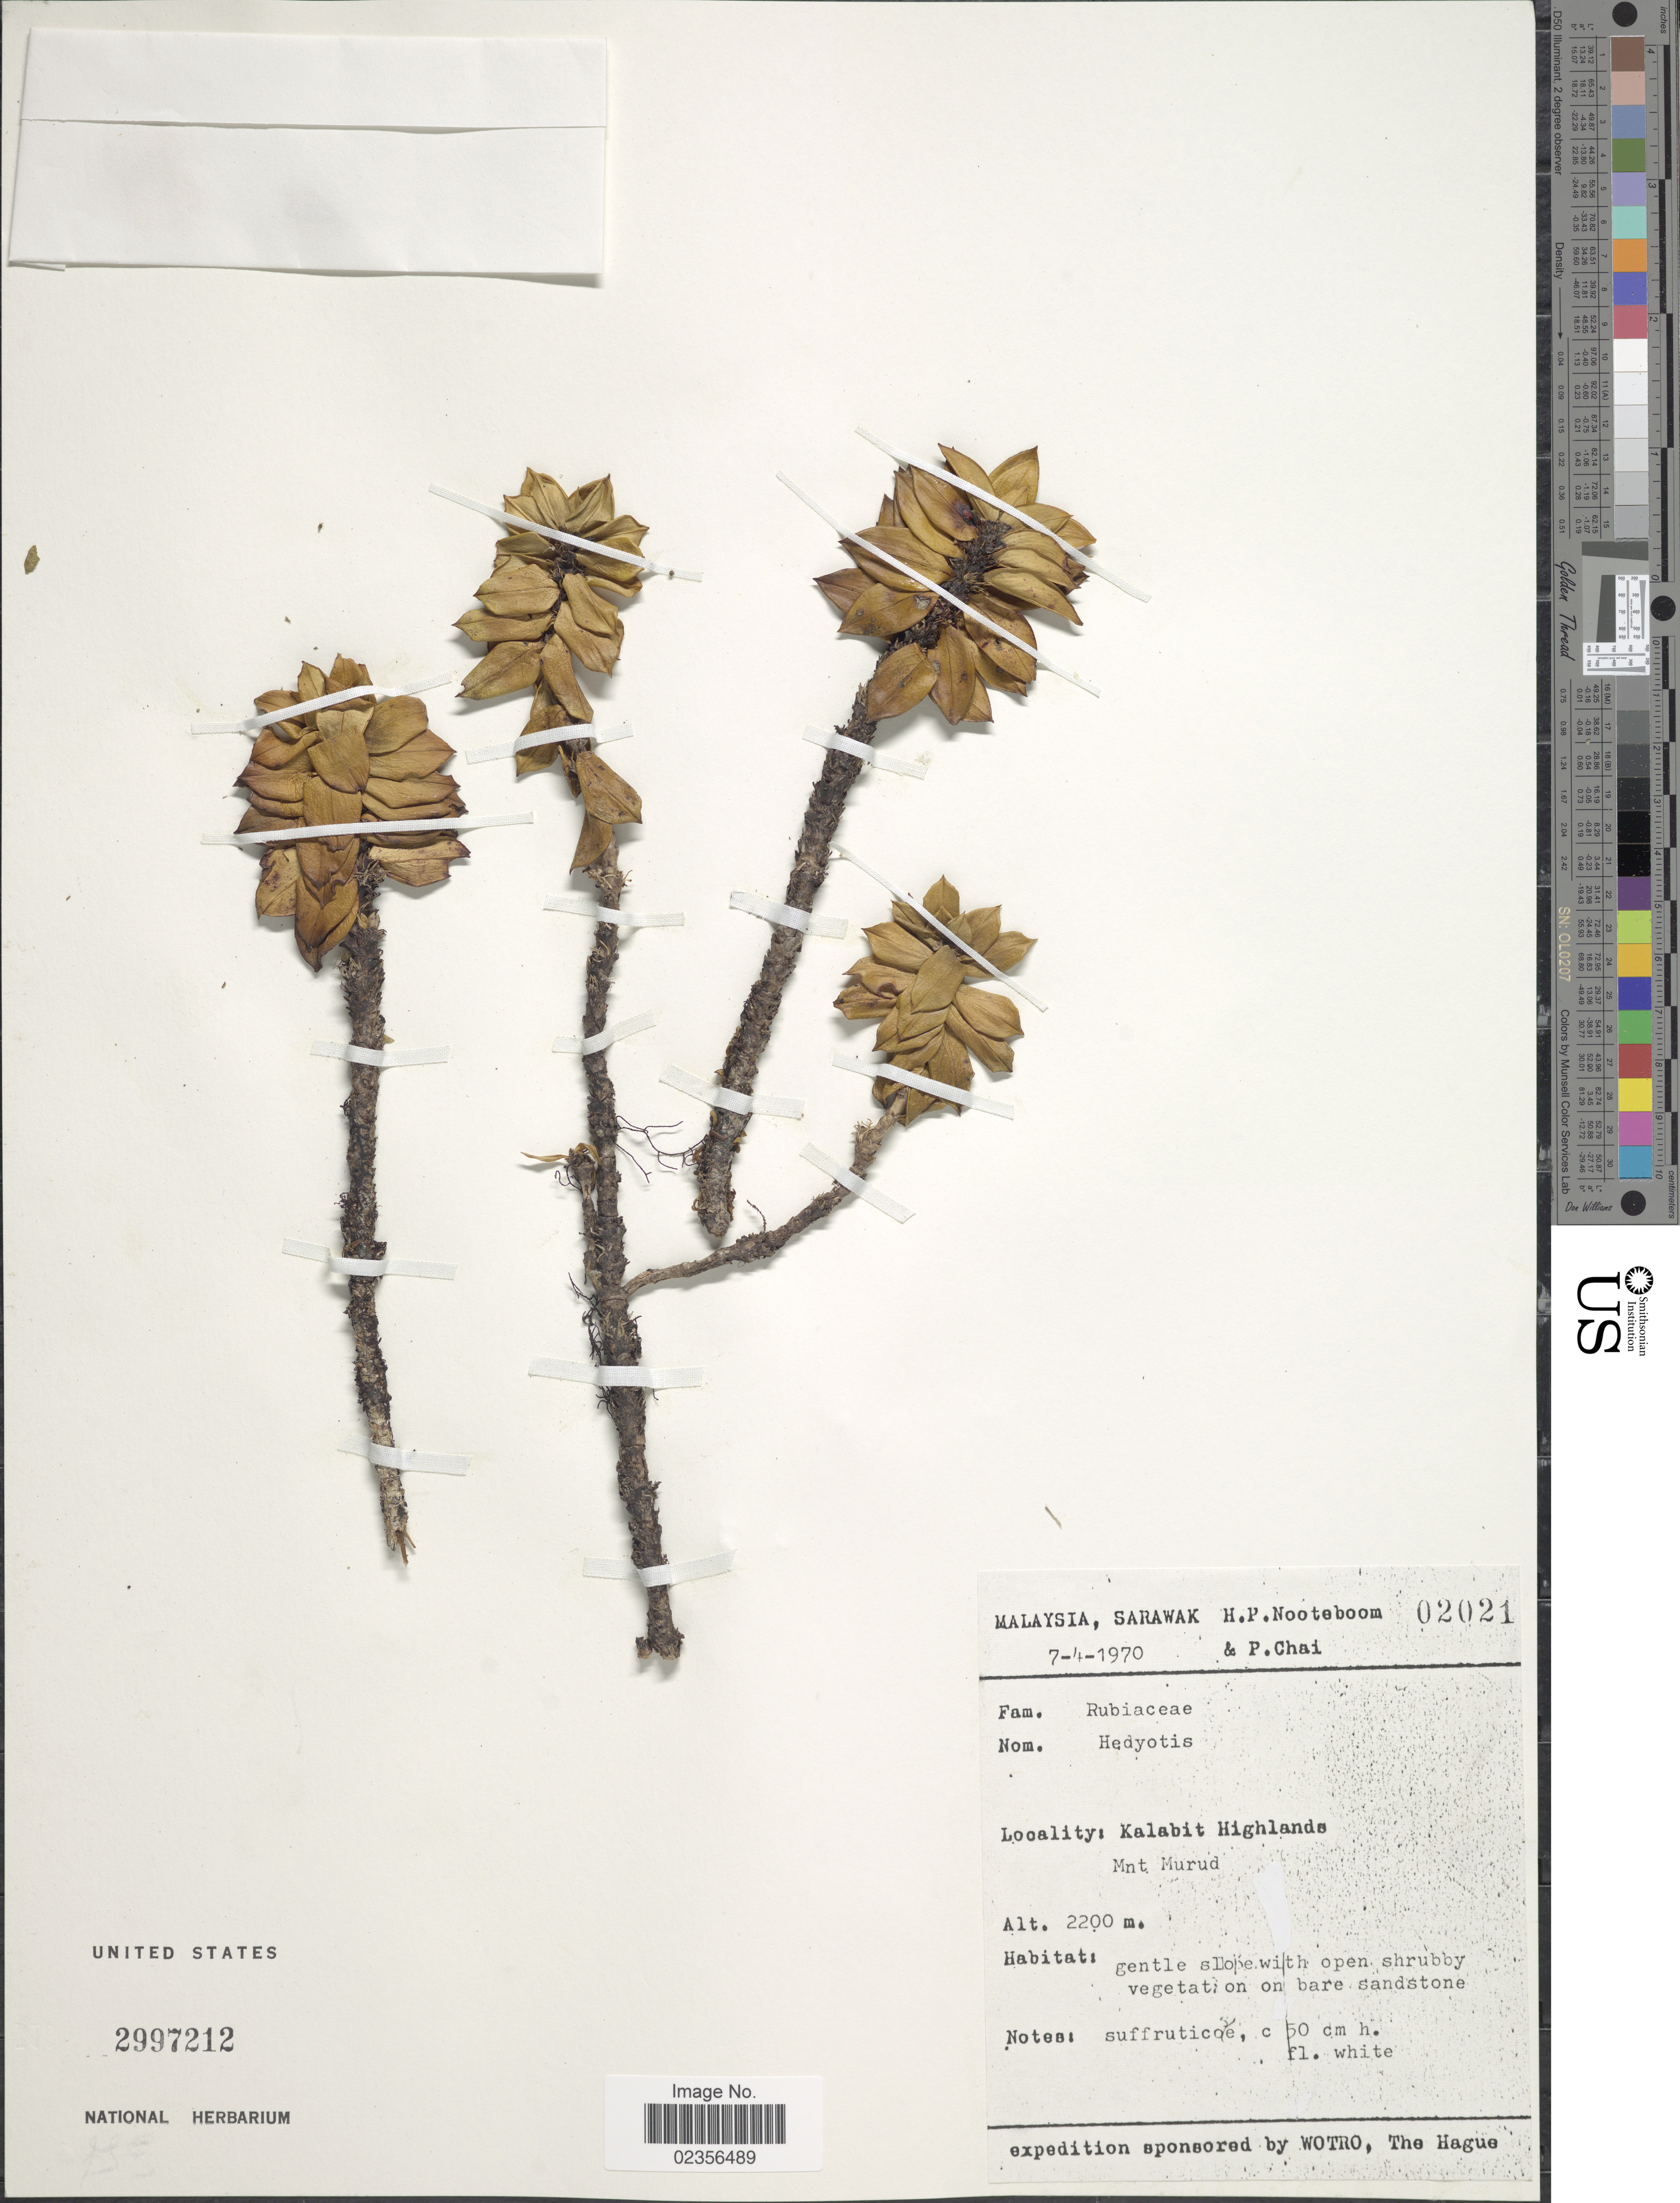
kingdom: Plantae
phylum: Tracheophyta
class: Magnoliopsida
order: Gentianales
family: Rubiaceae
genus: Hedyotis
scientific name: Hedyotis sp.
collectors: H. P. Nooteboom & P. Chai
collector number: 02021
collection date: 1970-04-07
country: Malaysia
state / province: Sarawak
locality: Kalabit Highlands Mnt Murud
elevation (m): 2200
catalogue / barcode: US 2997212